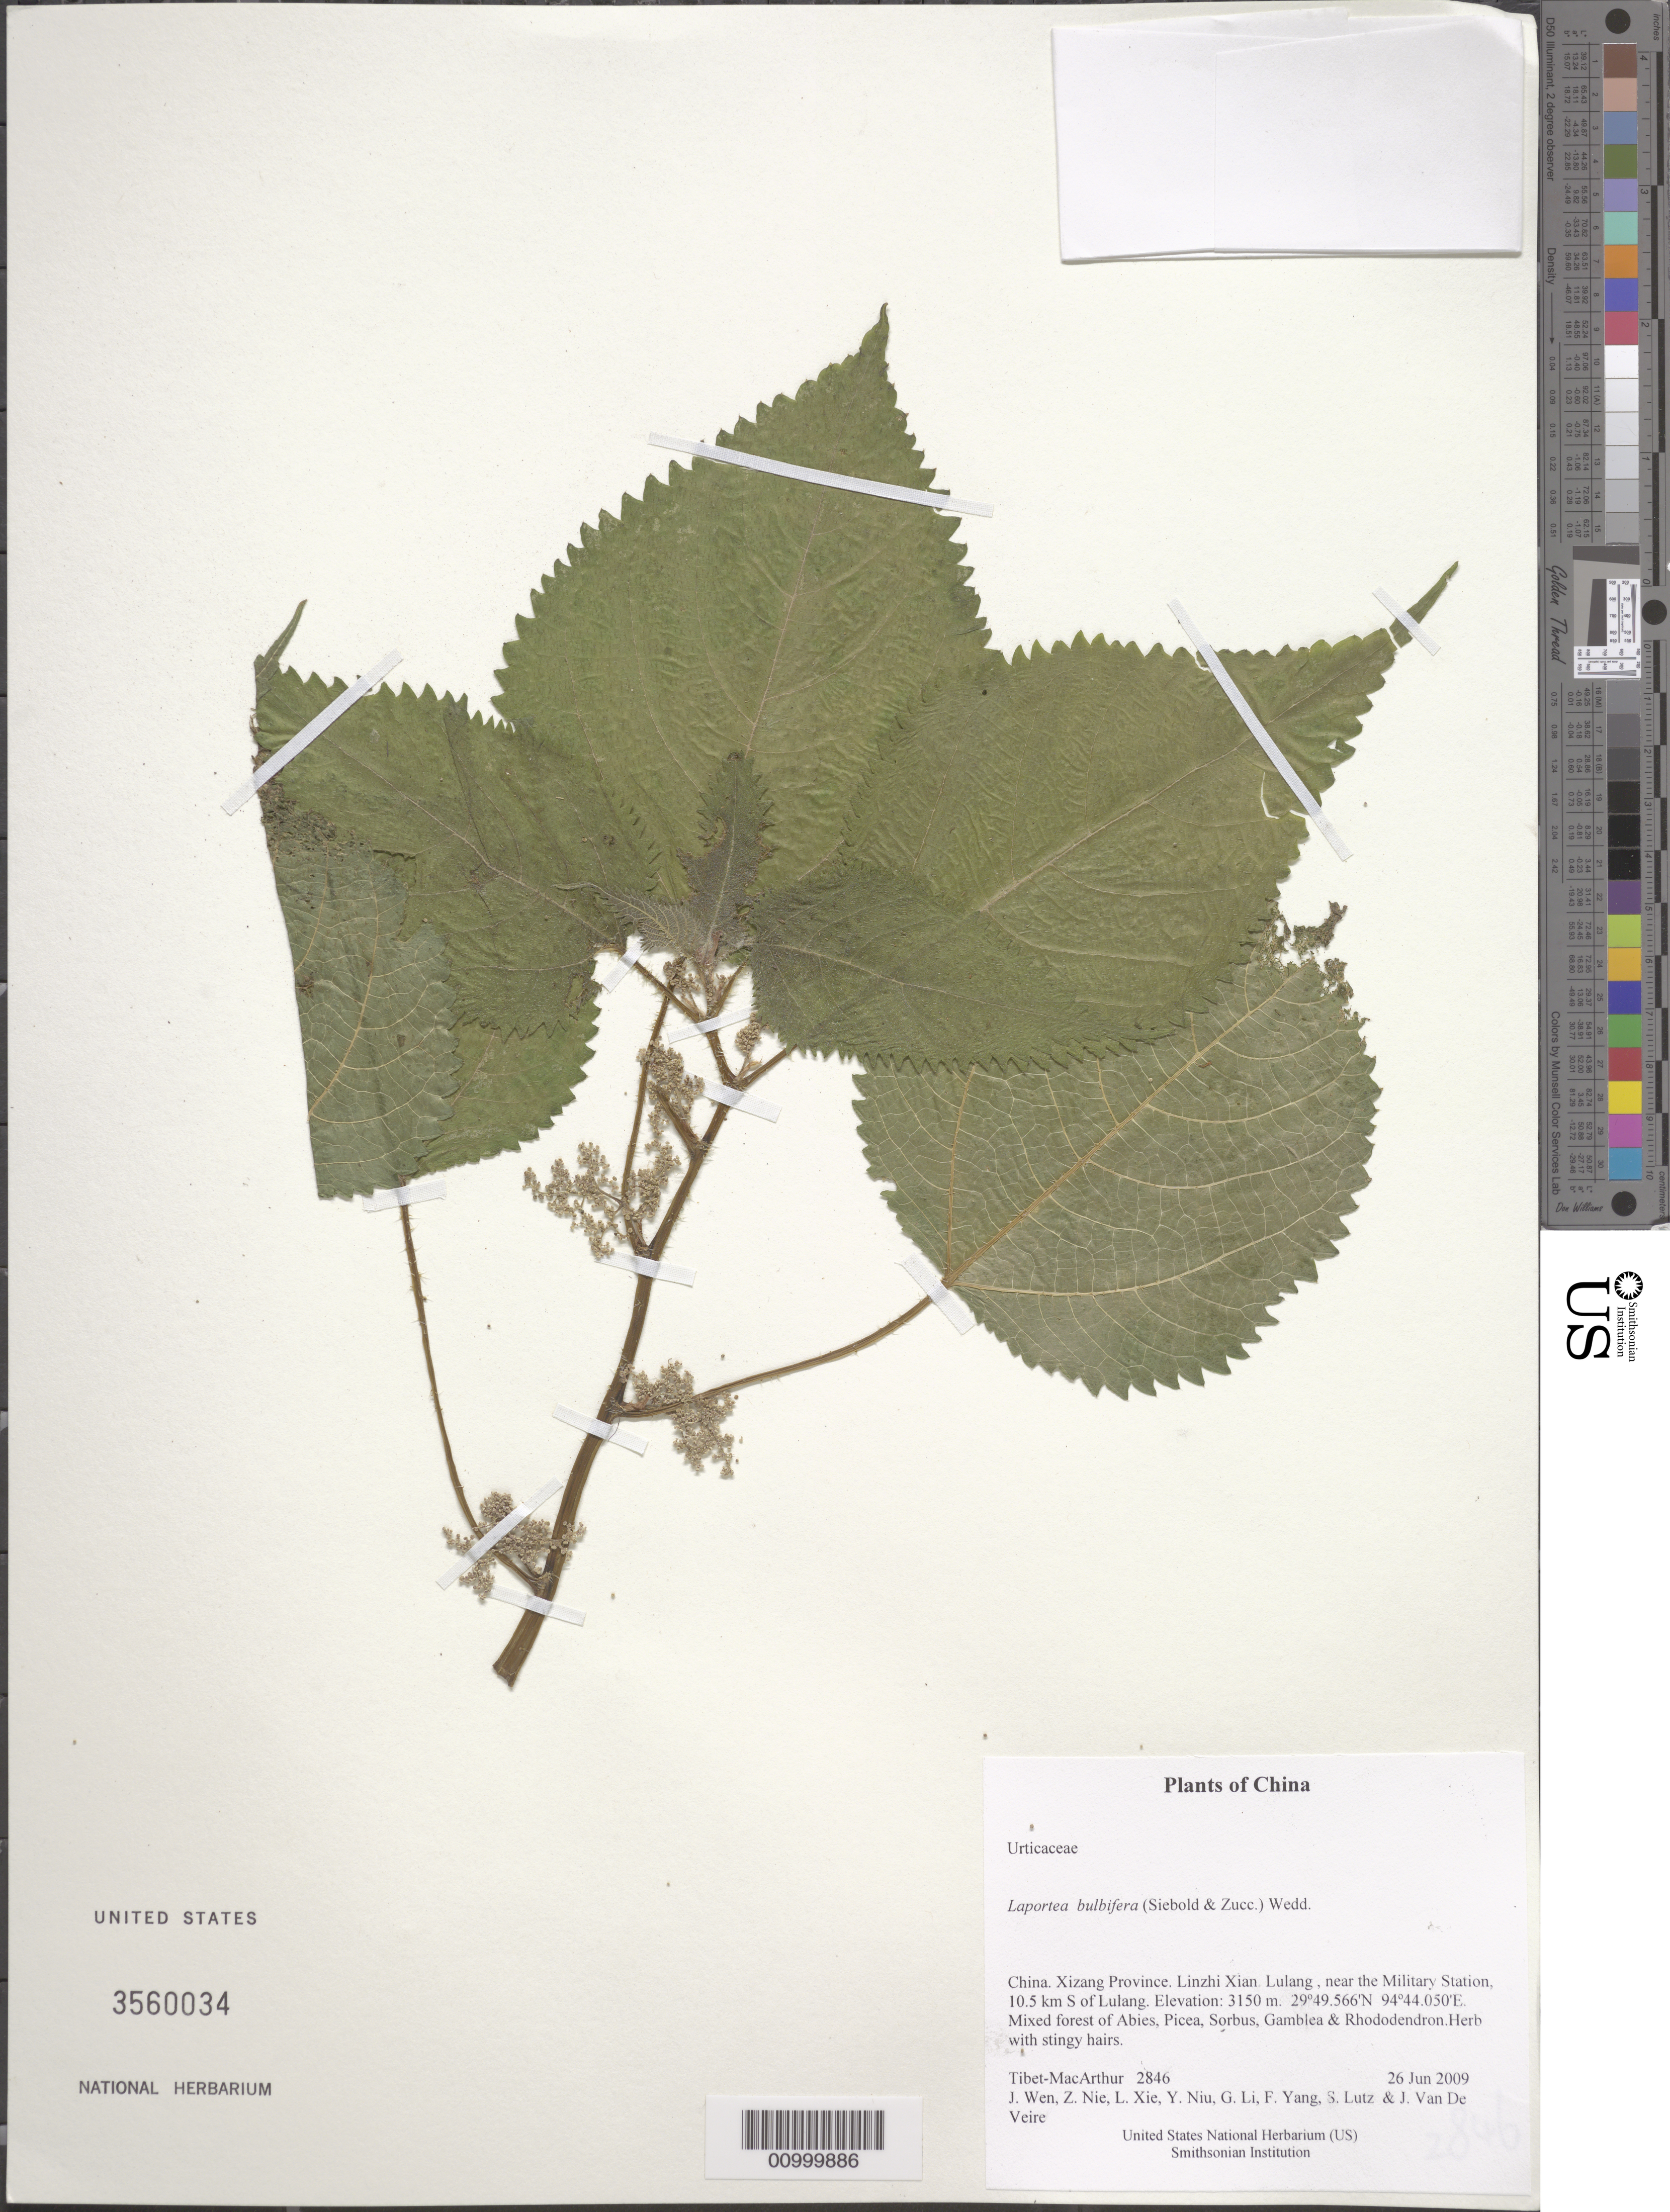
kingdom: Plantae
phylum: Tracheophyta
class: Magnoliopsida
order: Rosales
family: Urticaceae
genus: Laportea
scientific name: Laportea bulbifera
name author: (Siebold & Zucc.) Wedd.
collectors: Tibet-MacArthur, J. Wen, Z. Nie, L. Xie, Y. Niu, G. Li, F. Yang, S. Lutz & J. Van De Veire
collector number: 2846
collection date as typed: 26 Jun 2009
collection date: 2009-06-26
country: China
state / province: Xizang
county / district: Linzhi Xian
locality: Lulang , near the Military Station, 10.5 km S of Lulang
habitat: Mixed forest of Abies, Picea, Sorbus, Gamblea & Rhododendron.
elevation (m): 3150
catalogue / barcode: US 3560034